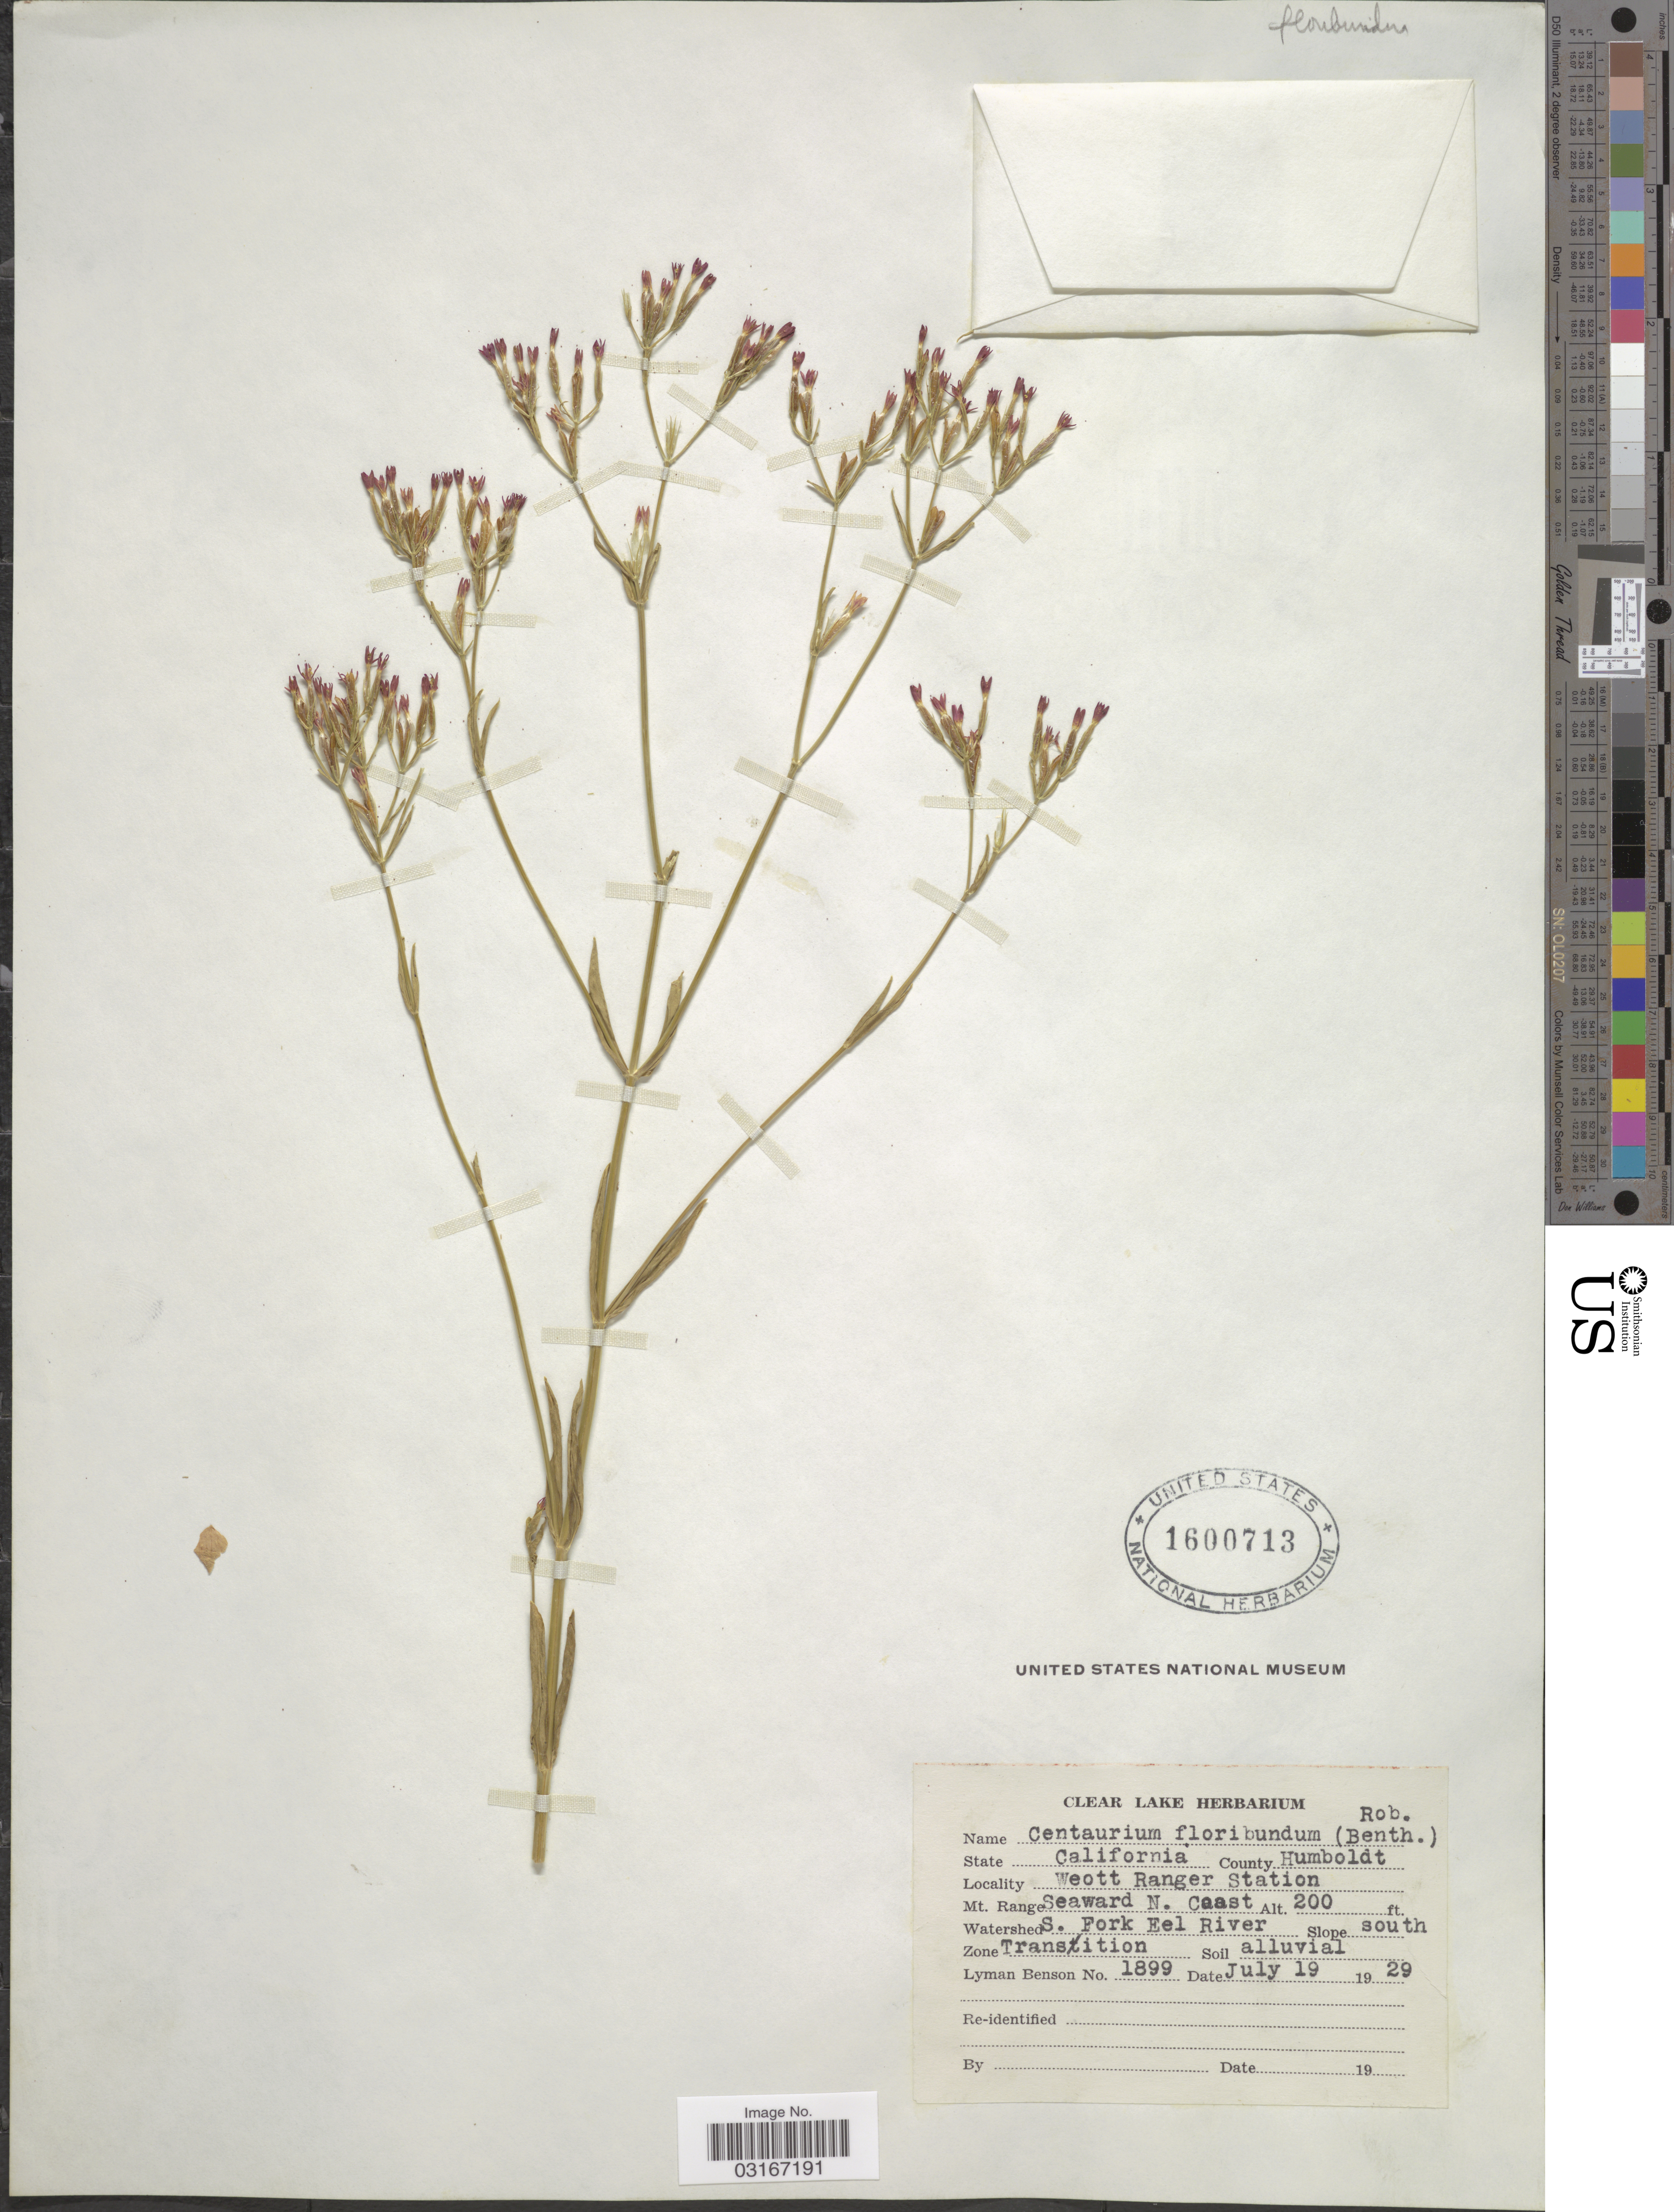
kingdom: Plantae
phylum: Tracheophyta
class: Magnoliopsida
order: Gentianales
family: Gentianaceae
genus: Centaurium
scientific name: Centaurium spicatum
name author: (L.) Fritsch ex Janch.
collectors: L. D. Benson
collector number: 1899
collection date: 1929-07-19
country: United States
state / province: California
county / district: Humboldt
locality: County Humboldt. Weott Ranger Station. Mt. Range Seaward N. Coast. Watershed S. Fork Eel River. Slope South. Zone Transition.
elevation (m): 61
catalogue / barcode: US 1600713